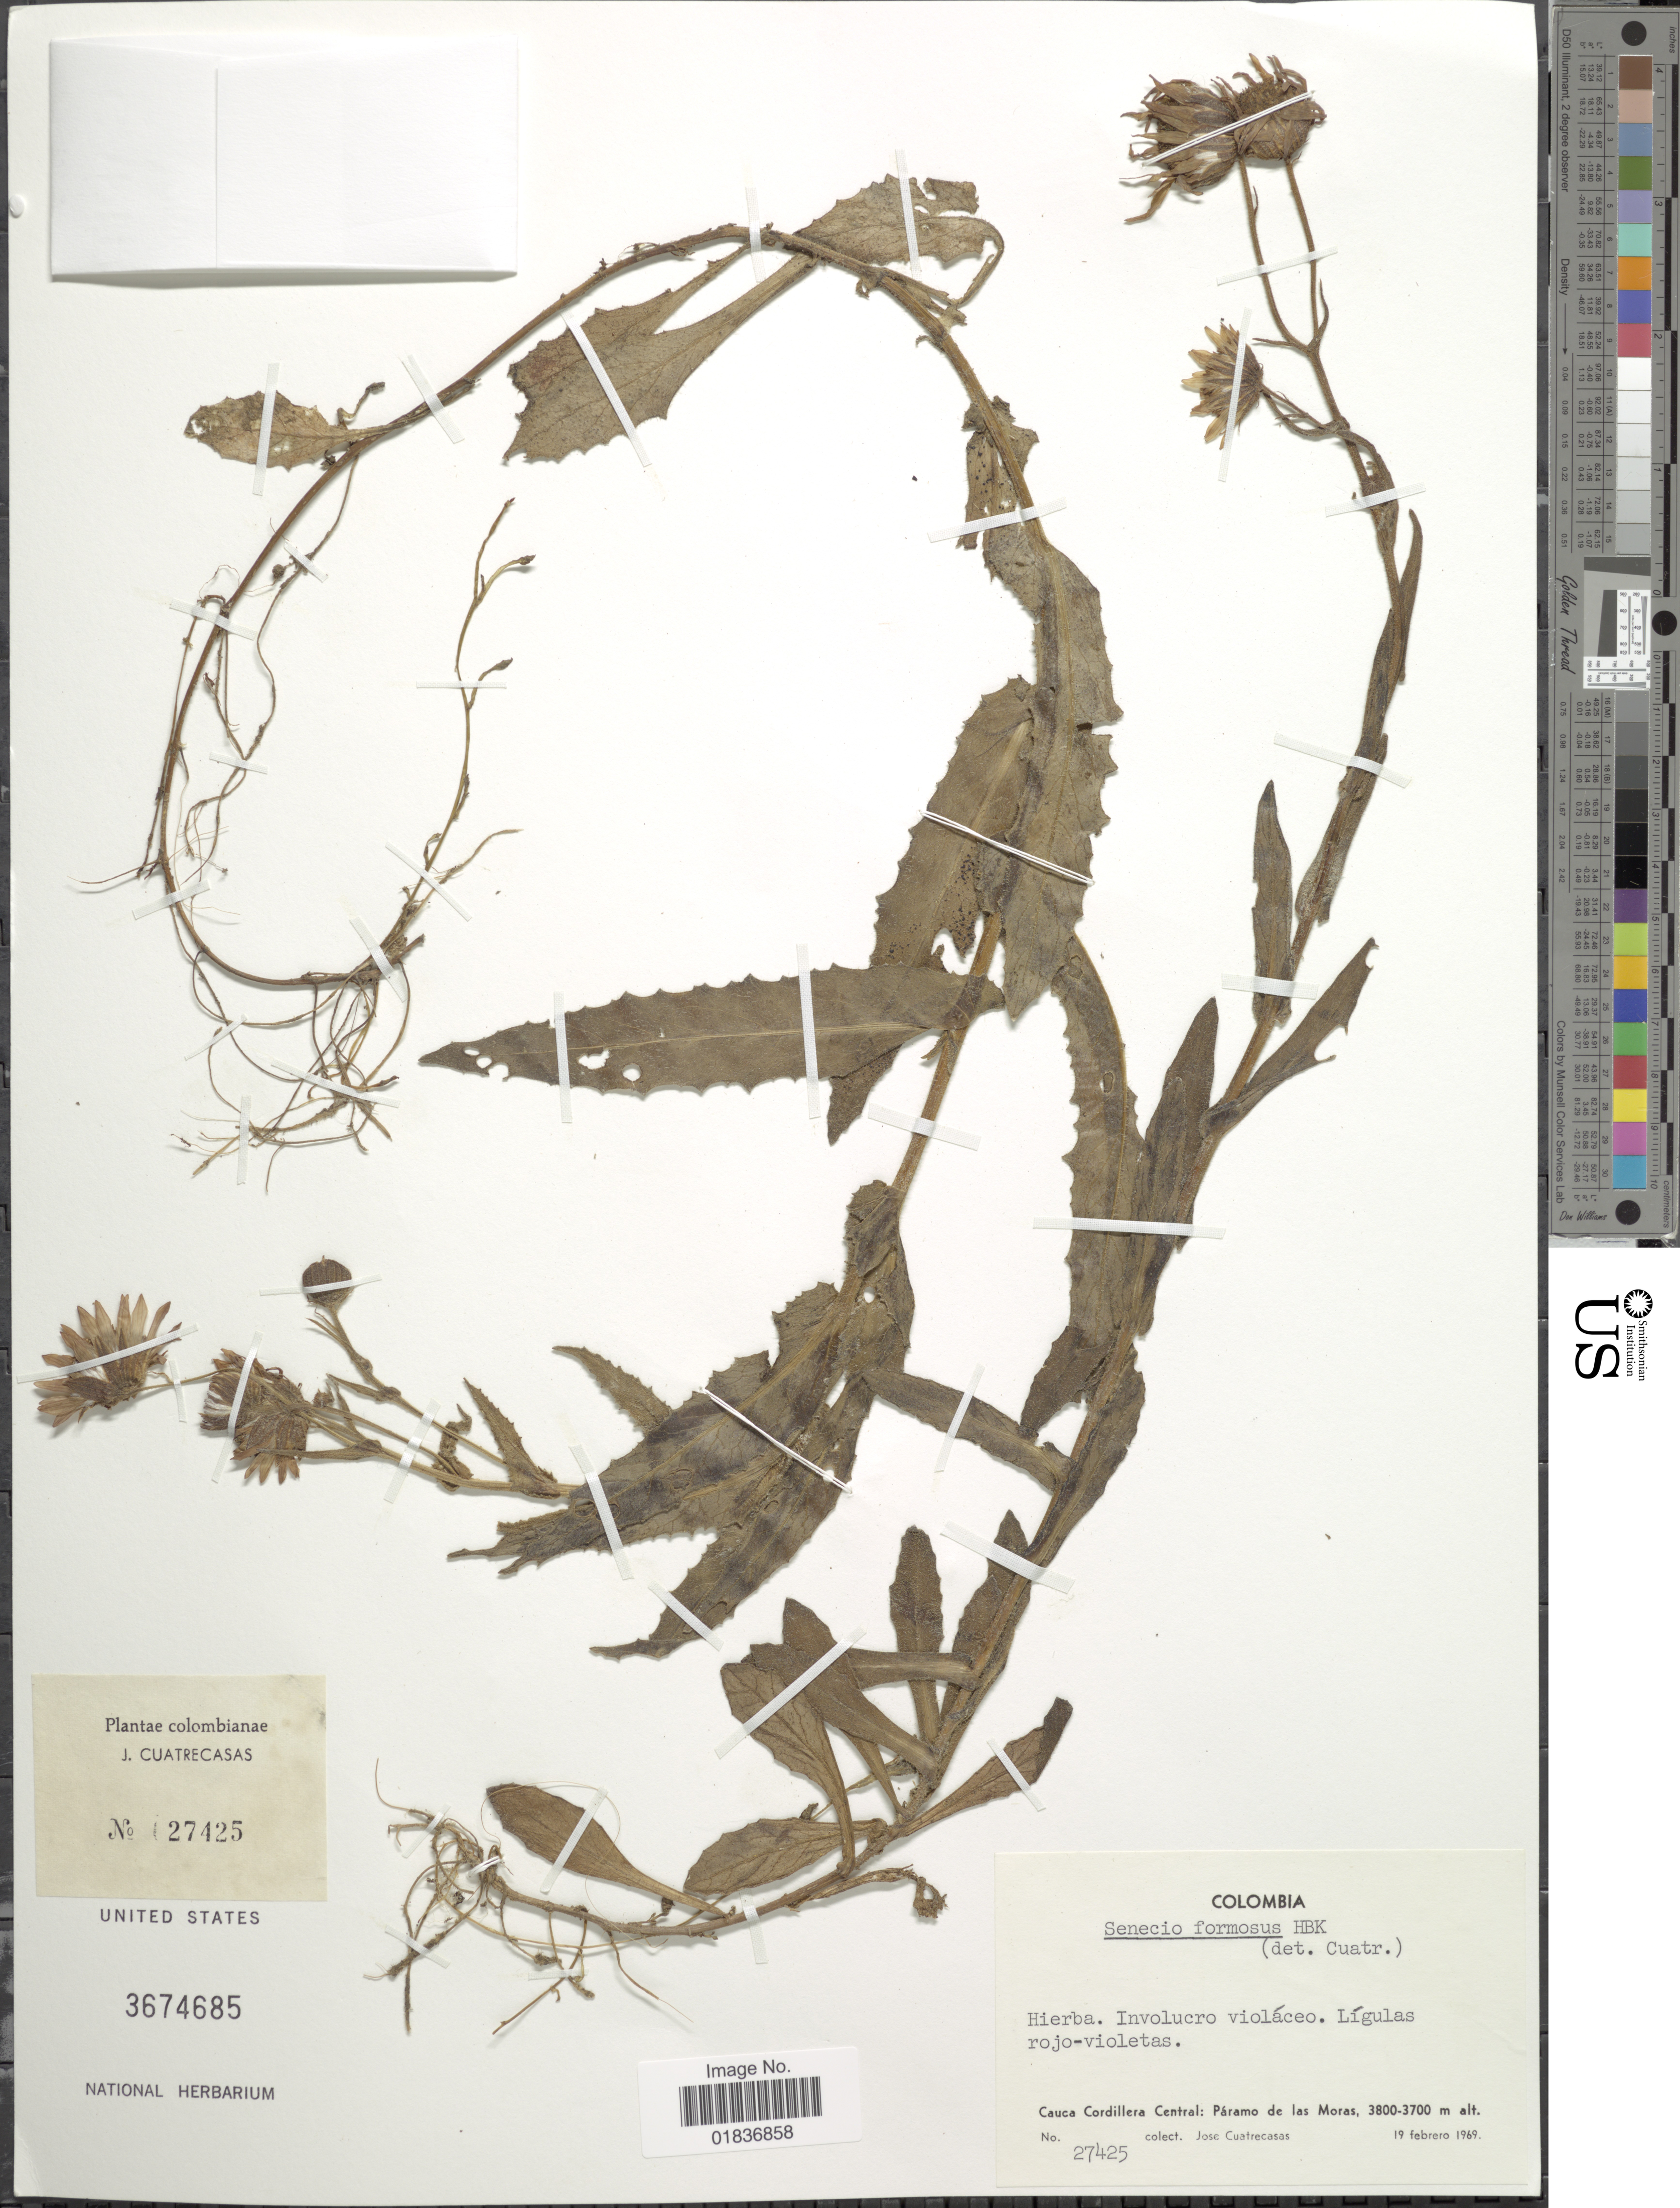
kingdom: Plantae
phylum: Tracheophyta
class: Magnoliopsida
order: Asterales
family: Asteraceae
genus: Senecio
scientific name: Senecio wedglacialis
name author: Cuatrec.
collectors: J. Cuatrecasas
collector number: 27425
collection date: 1969-02-19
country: Colombia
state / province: Cauca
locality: Cauca Cordillera Central: Paramo de las Moras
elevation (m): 3700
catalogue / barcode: US 3674685